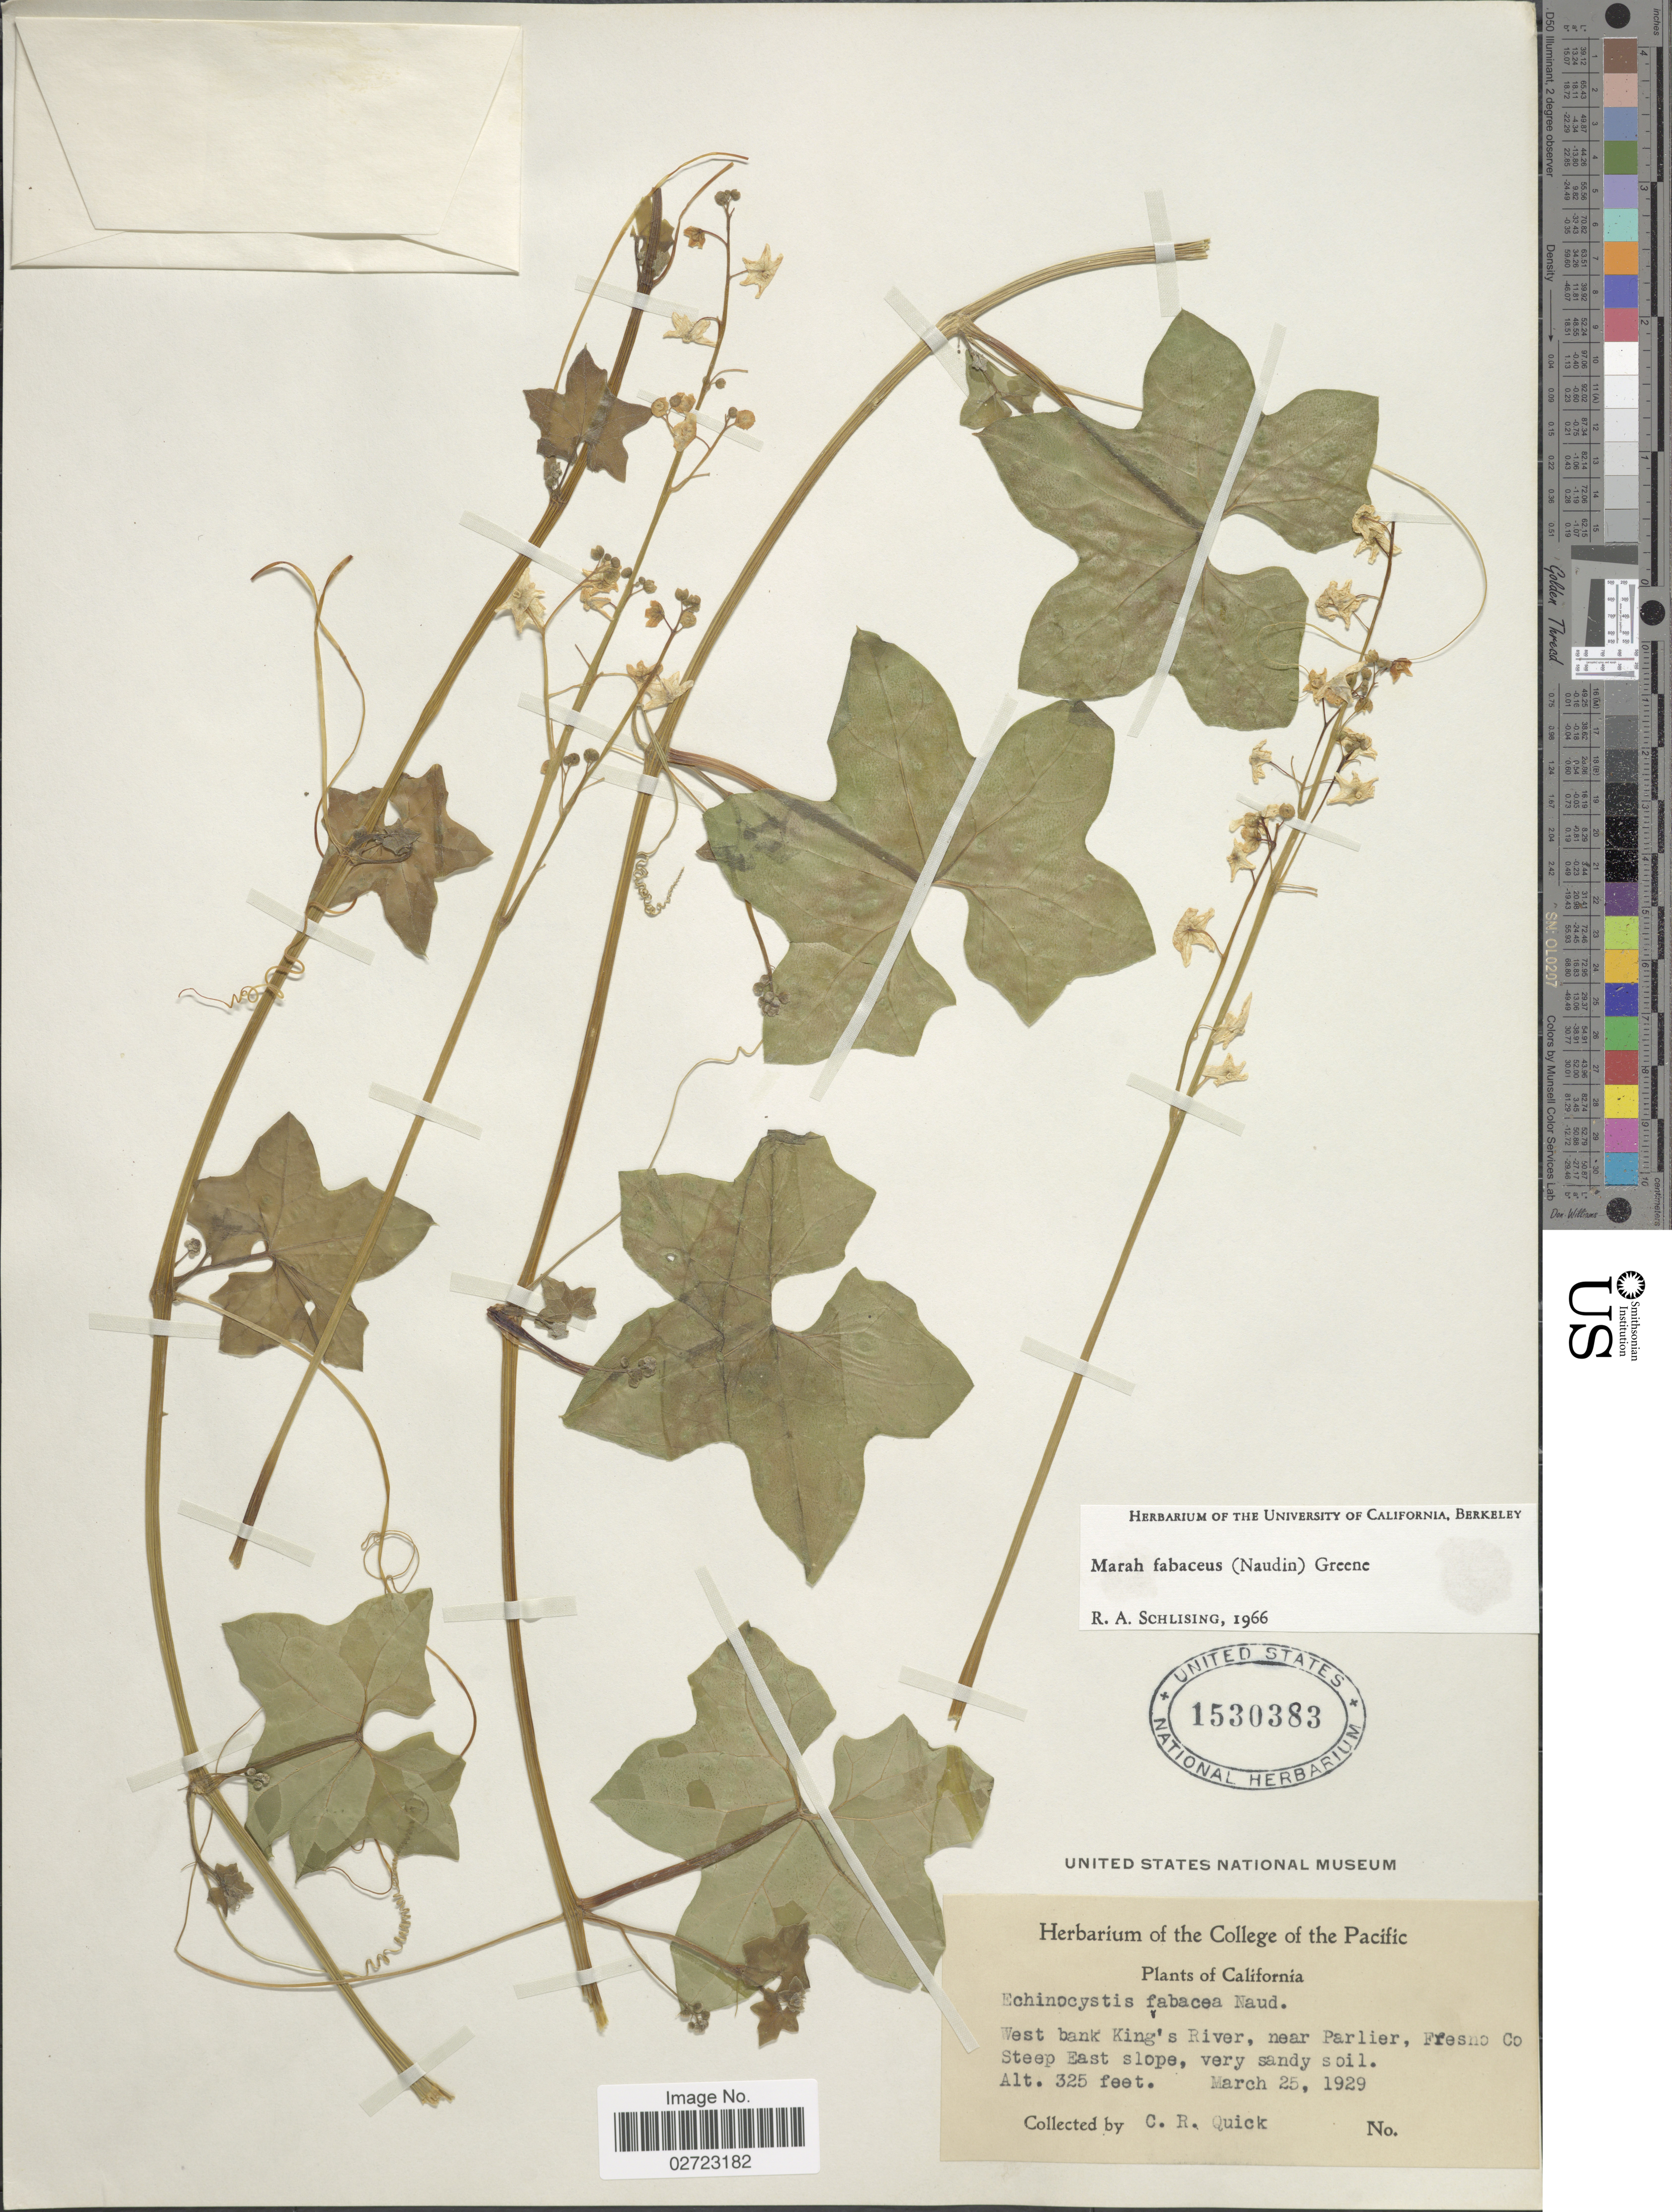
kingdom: Plantae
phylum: Tracheophyta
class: Magnoliopsida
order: Cucurbitales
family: Cucurbitaceae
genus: Marah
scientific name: Marah fabacea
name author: (Naudin) Greene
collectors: C. Quick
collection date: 1929-03-25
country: United States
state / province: California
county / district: Fresno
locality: West bank King's River, near Parlier, Fresno Co, Steep East slope.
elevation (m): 99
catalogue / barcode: US 1530383